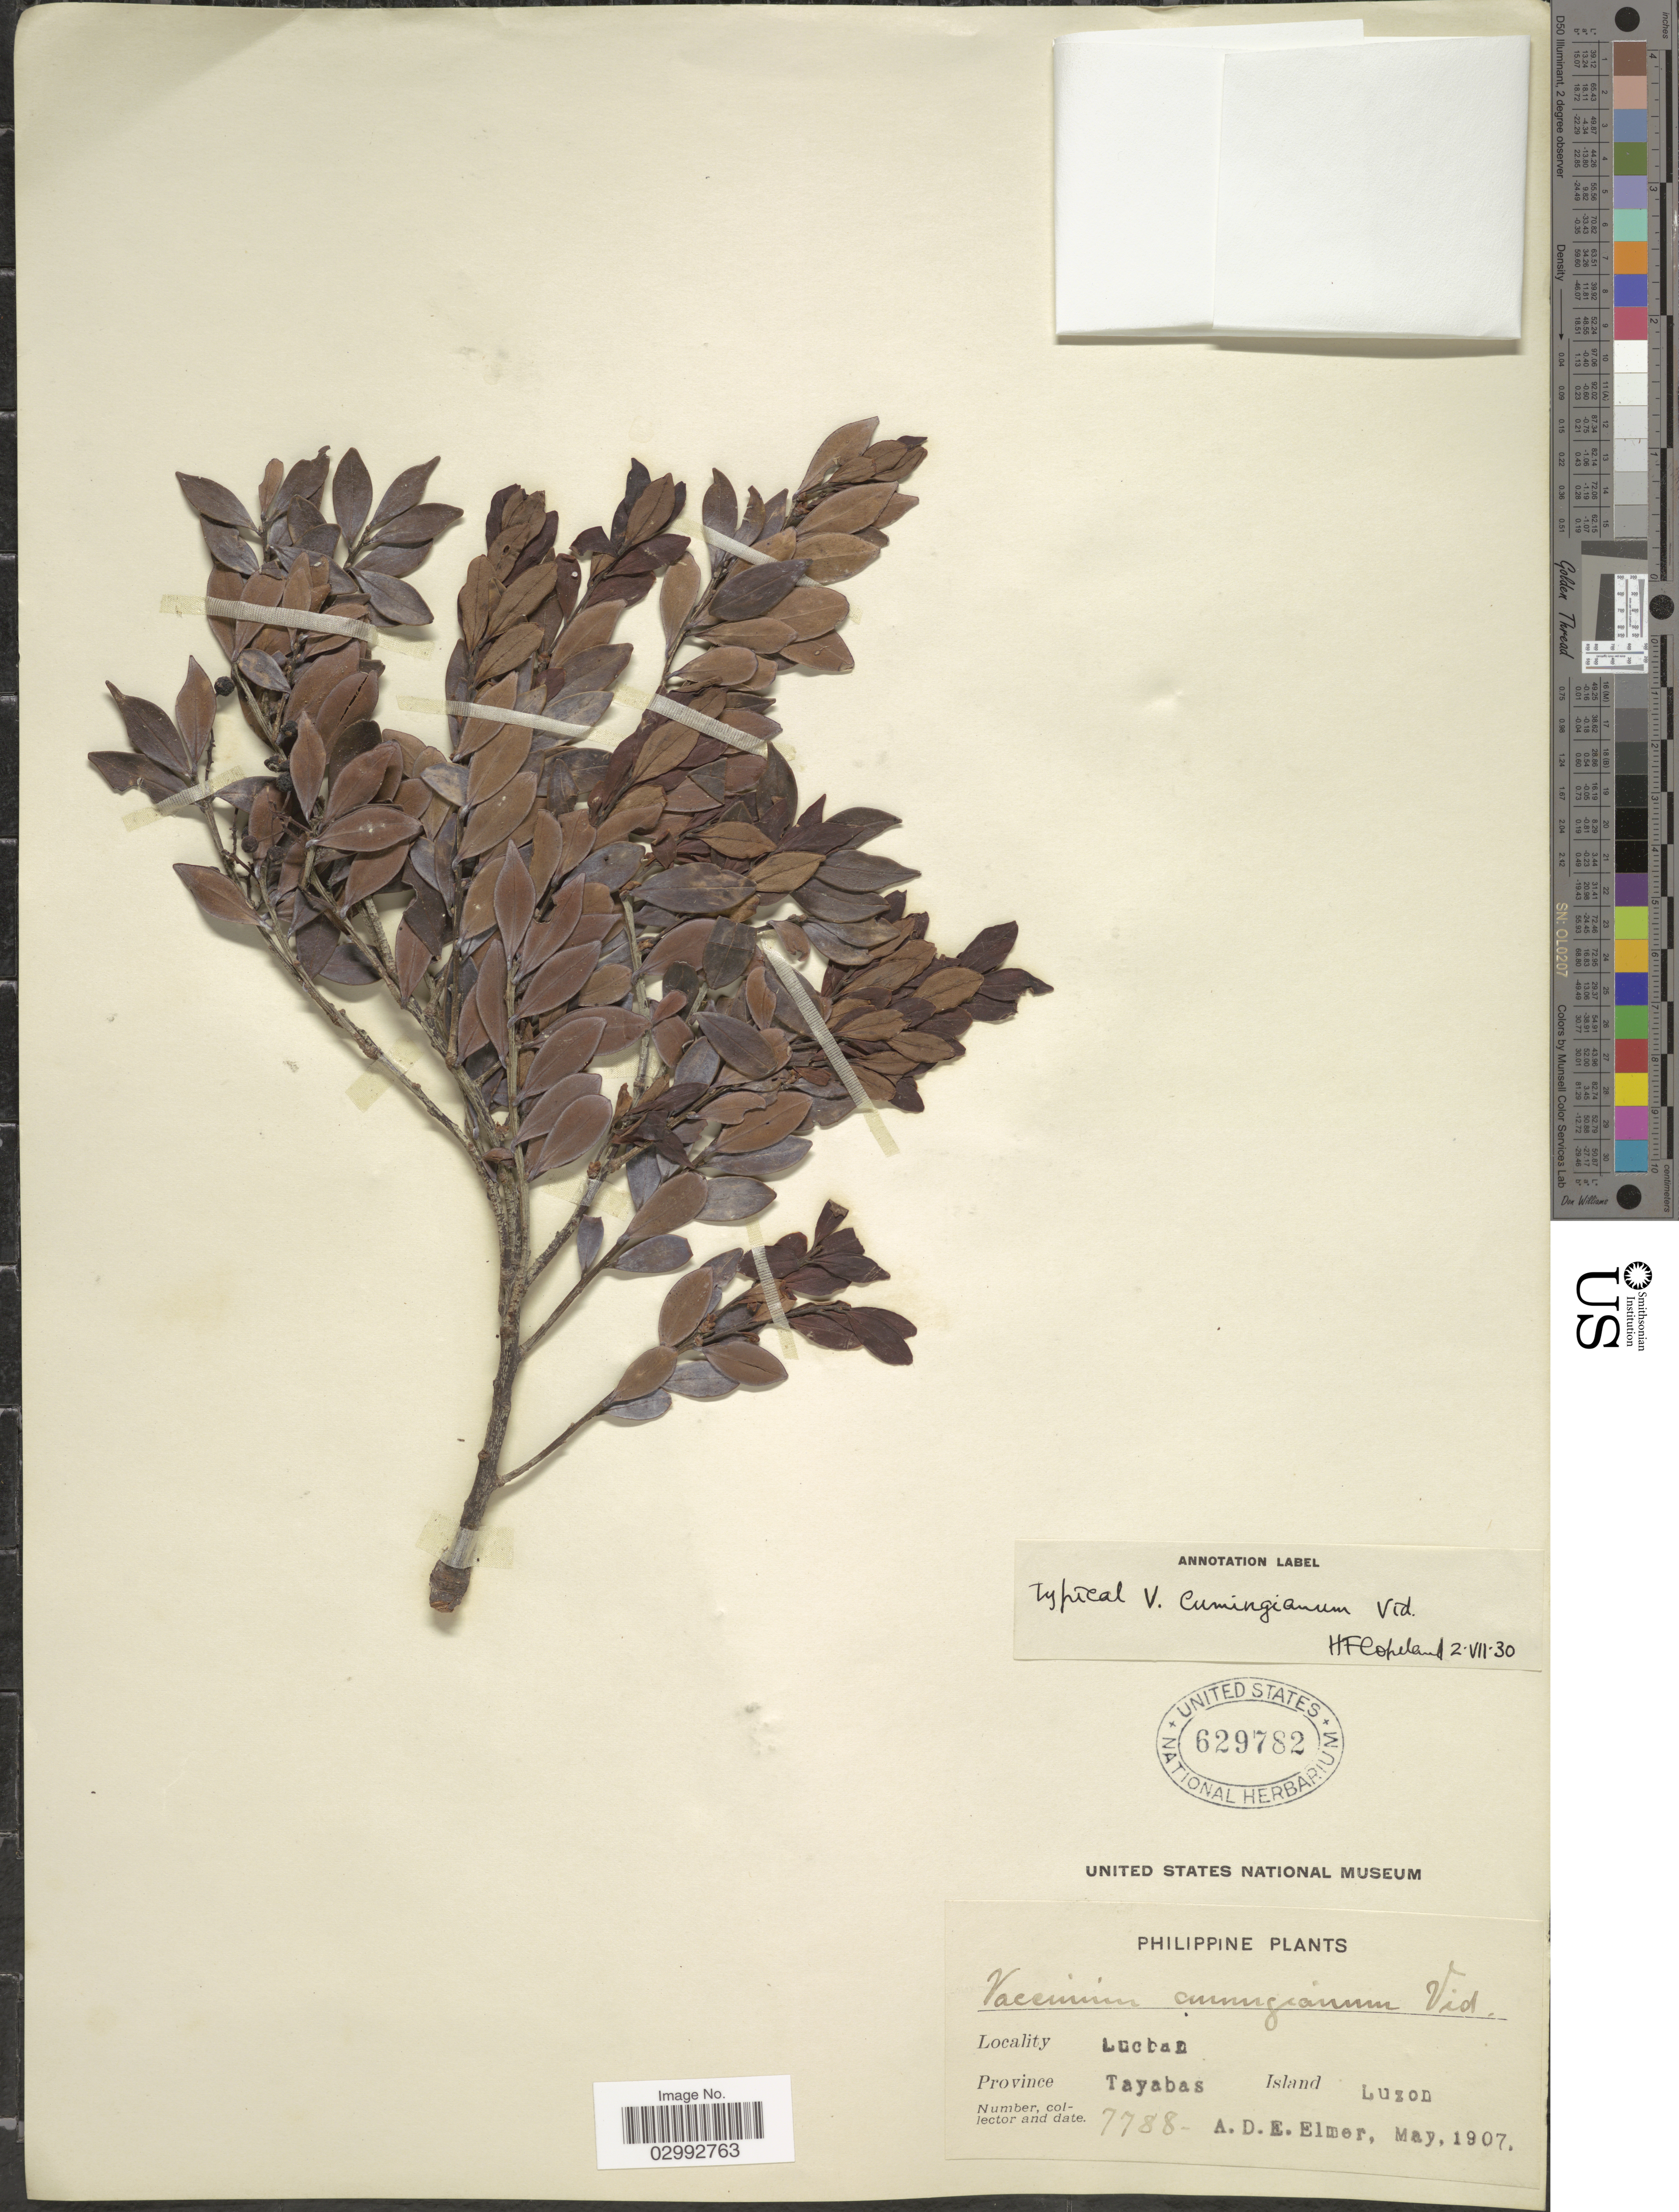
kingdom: Plantae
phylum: Tracheophyta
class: Magnoliopsida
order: Ericales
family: Ericaceae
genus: Vaccinium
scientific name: Vaccinium cumingianum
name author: S. Vidal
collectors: A. D. E. Elmer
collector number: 7788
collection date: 1907-05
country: Philippines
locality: Lucban, Province Tayabas, Island Luzon.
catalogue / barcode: US 629782